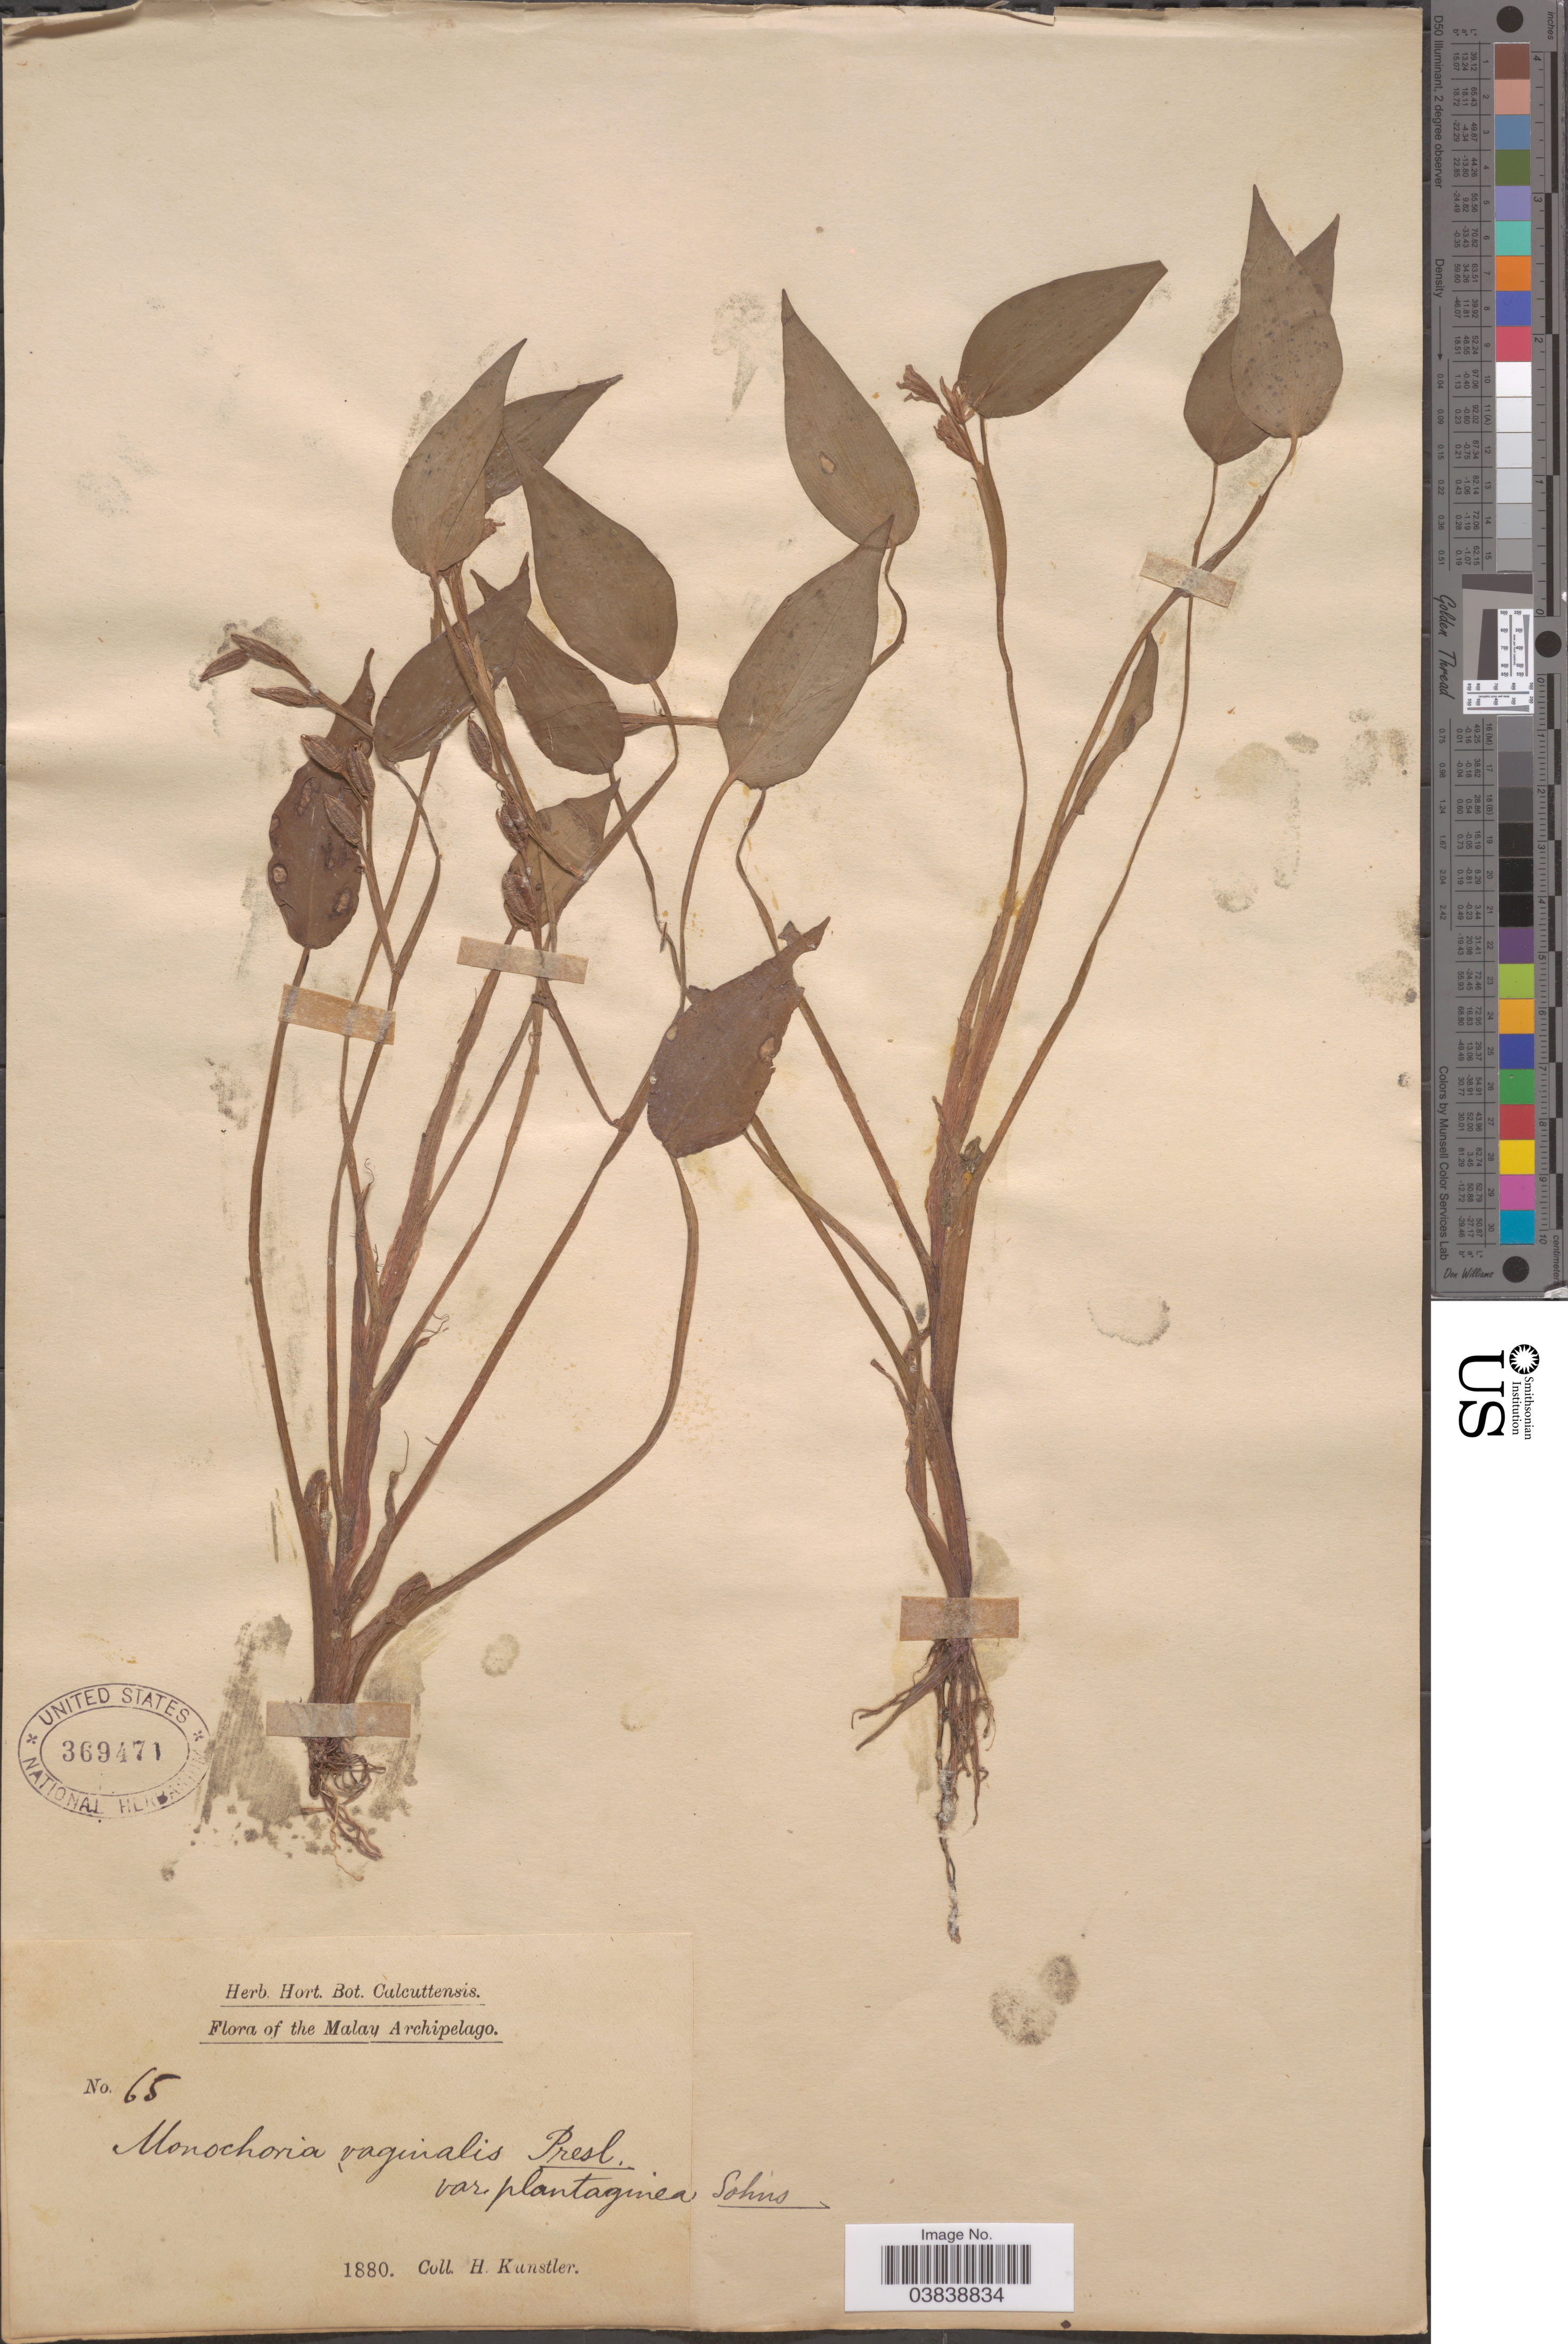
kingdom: Plantae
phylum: Tracheophyta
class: Liliopsida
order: Commelinales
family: Pontederiaceae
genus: Monochoria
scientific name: Monochoria vaginalis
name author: (Burm. f.) C. Presl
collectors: H. Kunstler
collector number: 65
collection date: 1880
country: Malaysia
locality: Malay Archipelago.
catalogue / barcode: US 369471